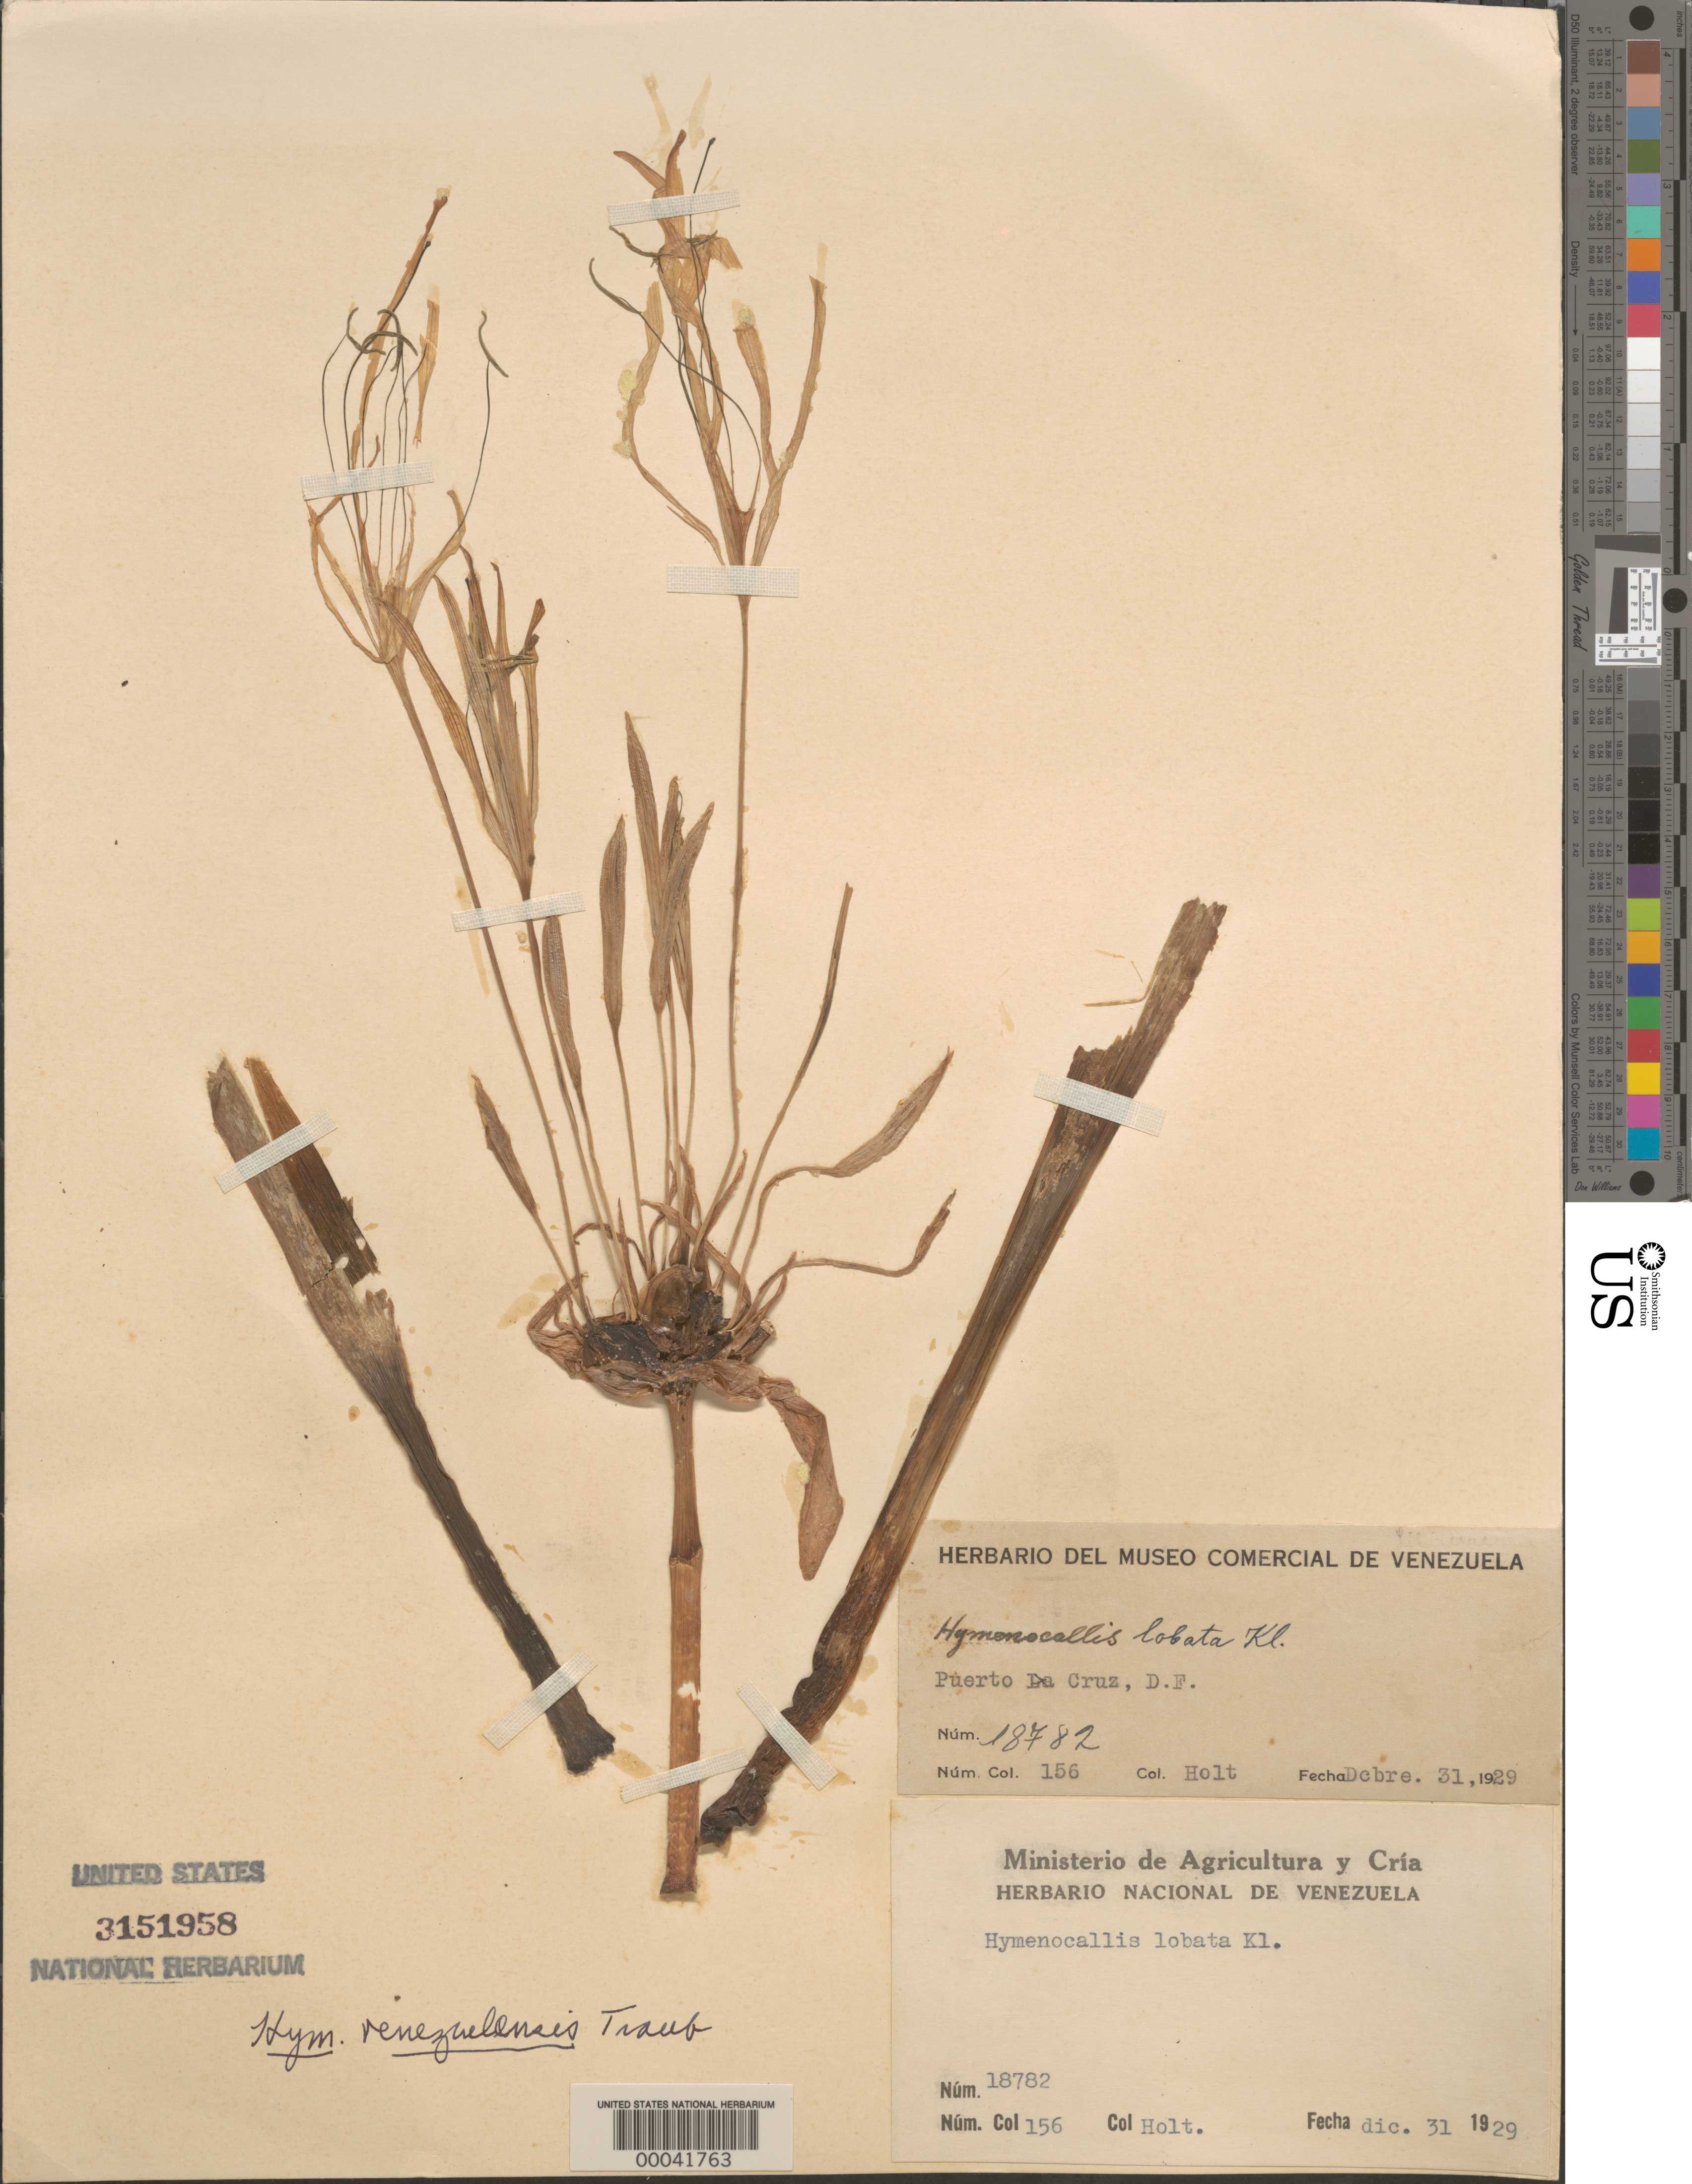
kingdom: Plantae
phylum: Tracheophyta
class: Liliopsida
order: Asparagales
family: Amaryllidaceae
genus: Hymenocallis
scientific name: Hymenocallis venezuelensis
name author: Traub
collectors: -- Holt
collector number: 156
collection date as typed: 31 Dec 1929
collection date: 1929-12-31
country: Venezuela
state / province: Distrito Federal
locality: Puerto la cruz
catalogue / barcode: US 3151958